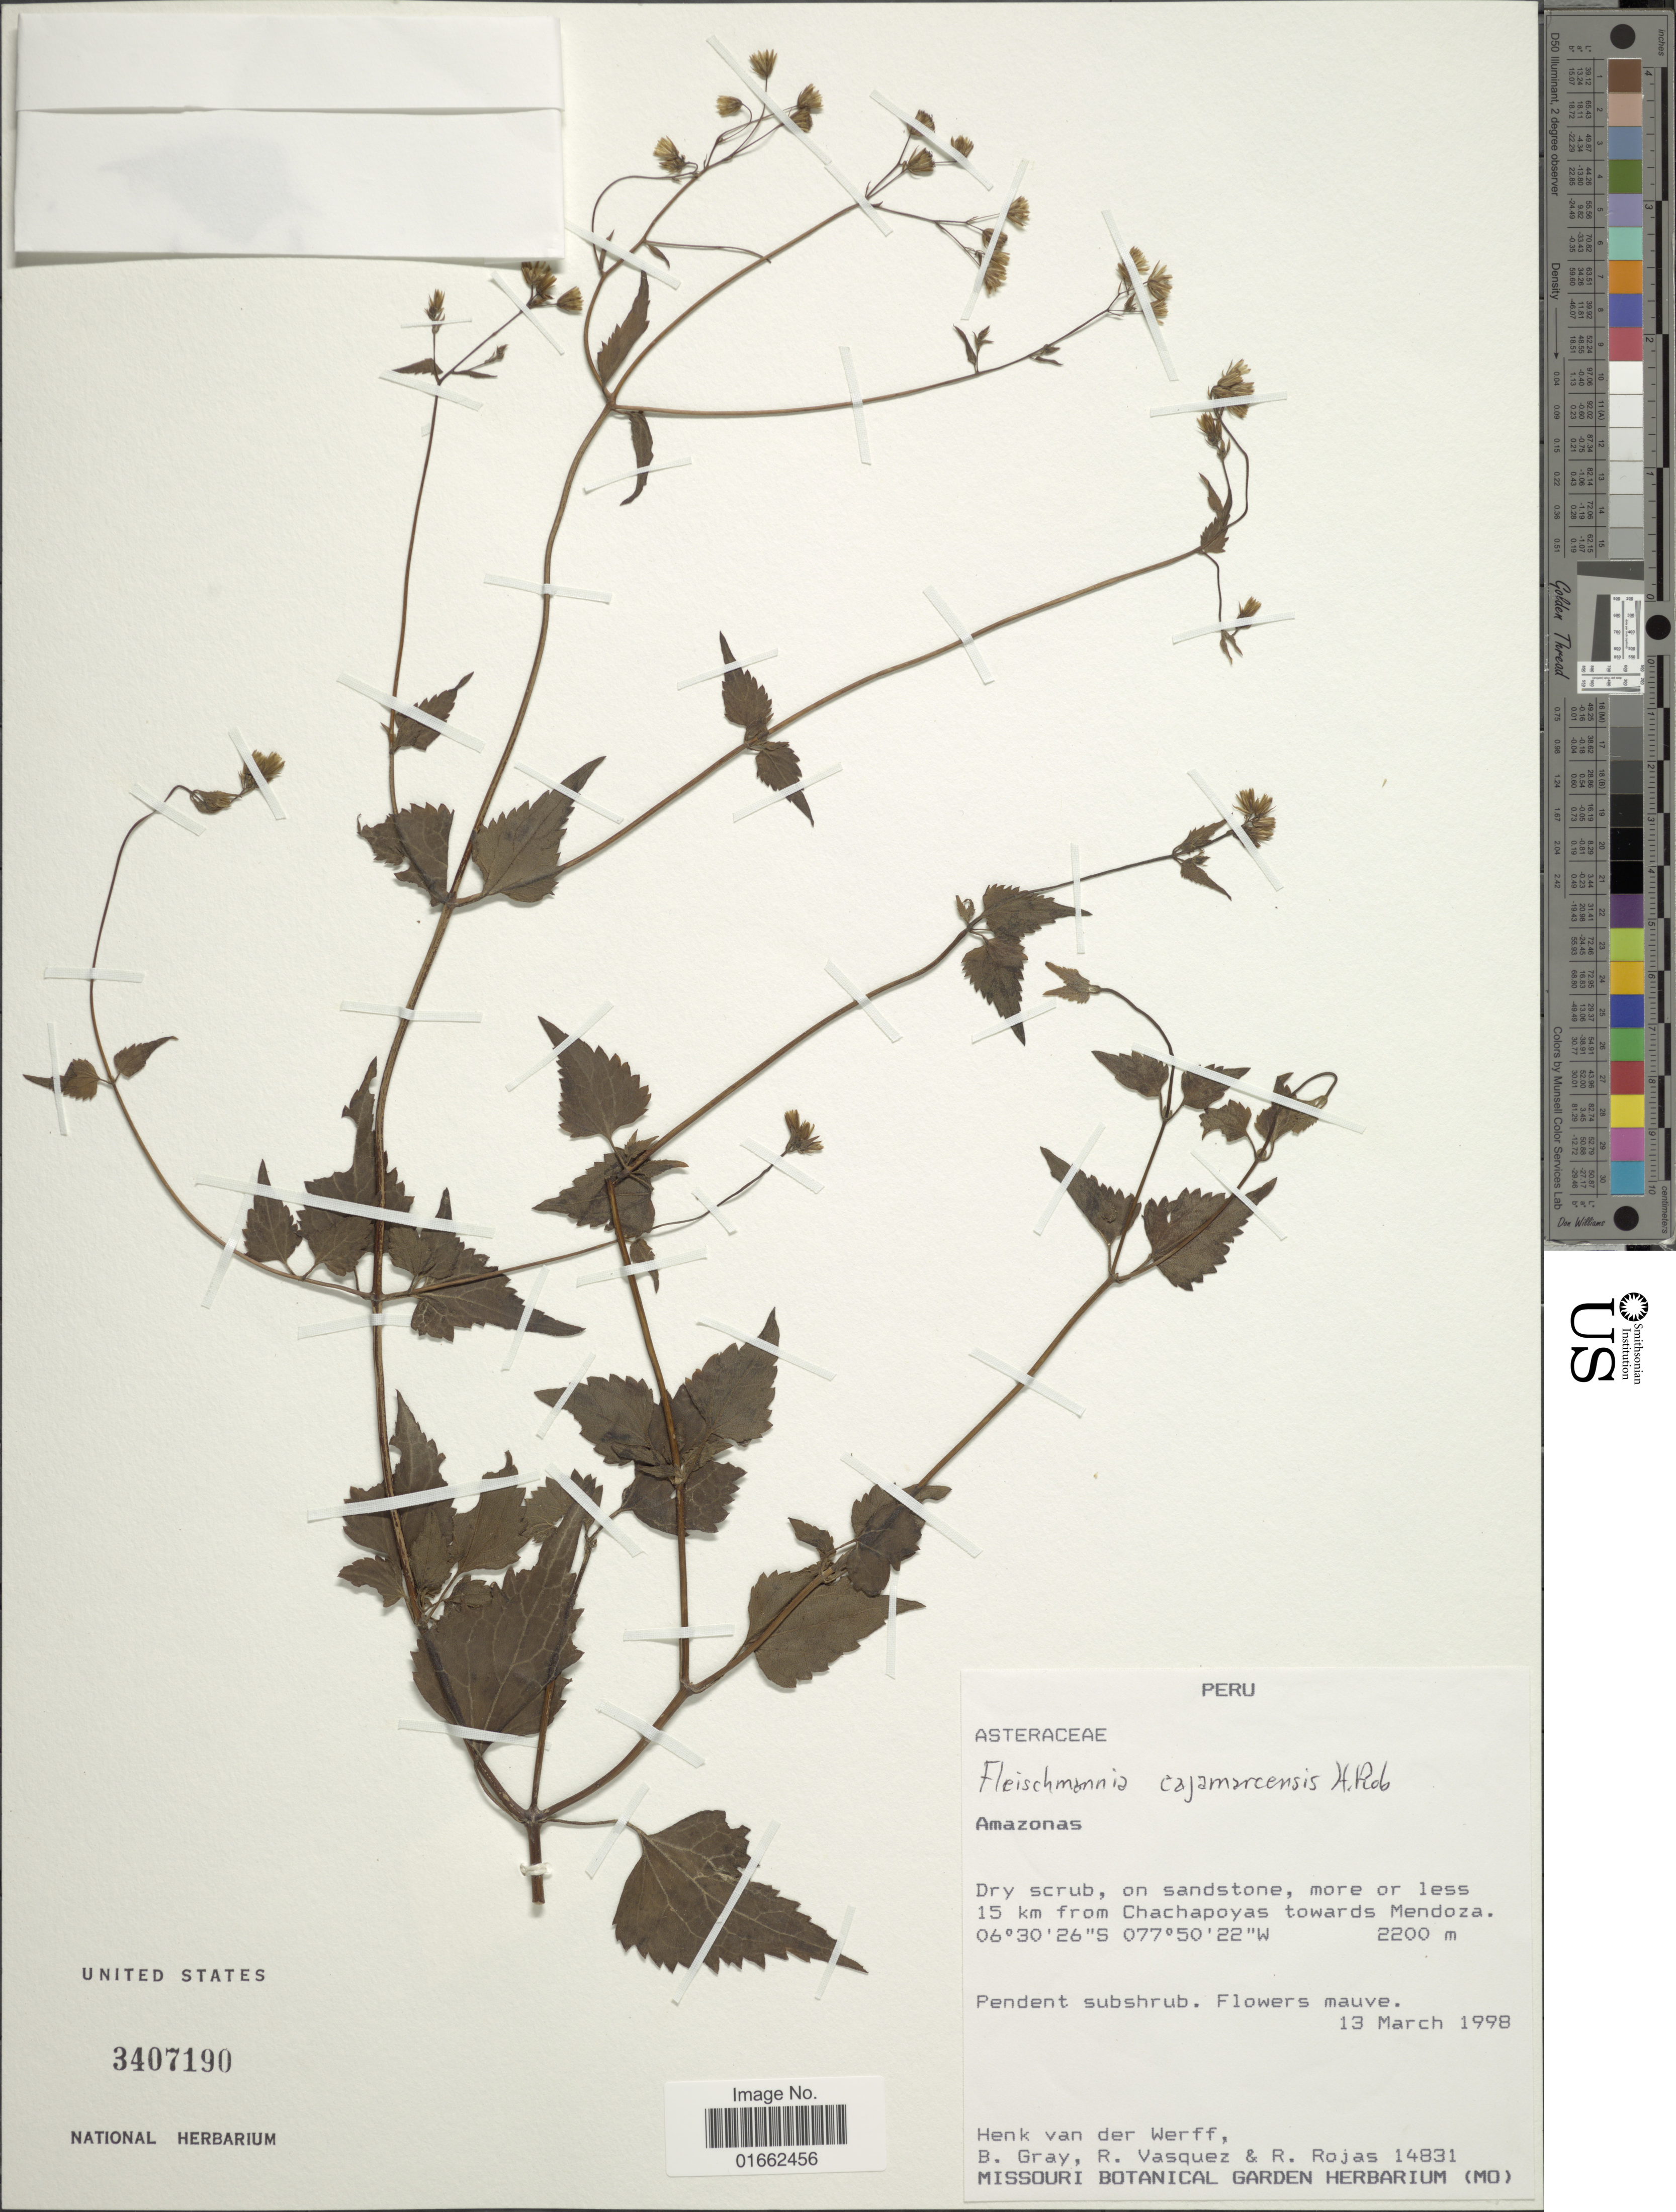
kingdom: Plantae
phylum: Tracheophyta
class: Magnoliopsida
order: Asterales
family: Asteraceae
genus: Fleischmannia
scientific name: Fleischmannia cajamarcensis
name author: H. Rob.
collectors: H. van der Werff, B. Gray, R. Vasquez & R. Rojas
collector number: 14831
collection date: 1998-03-13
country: Peru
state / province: Amazonas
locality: Amazonas. Dry scrub, on sandstone, more or less 15 km from Chachapoyas towards Mendoza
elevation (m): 2200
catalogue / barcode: US 3407190